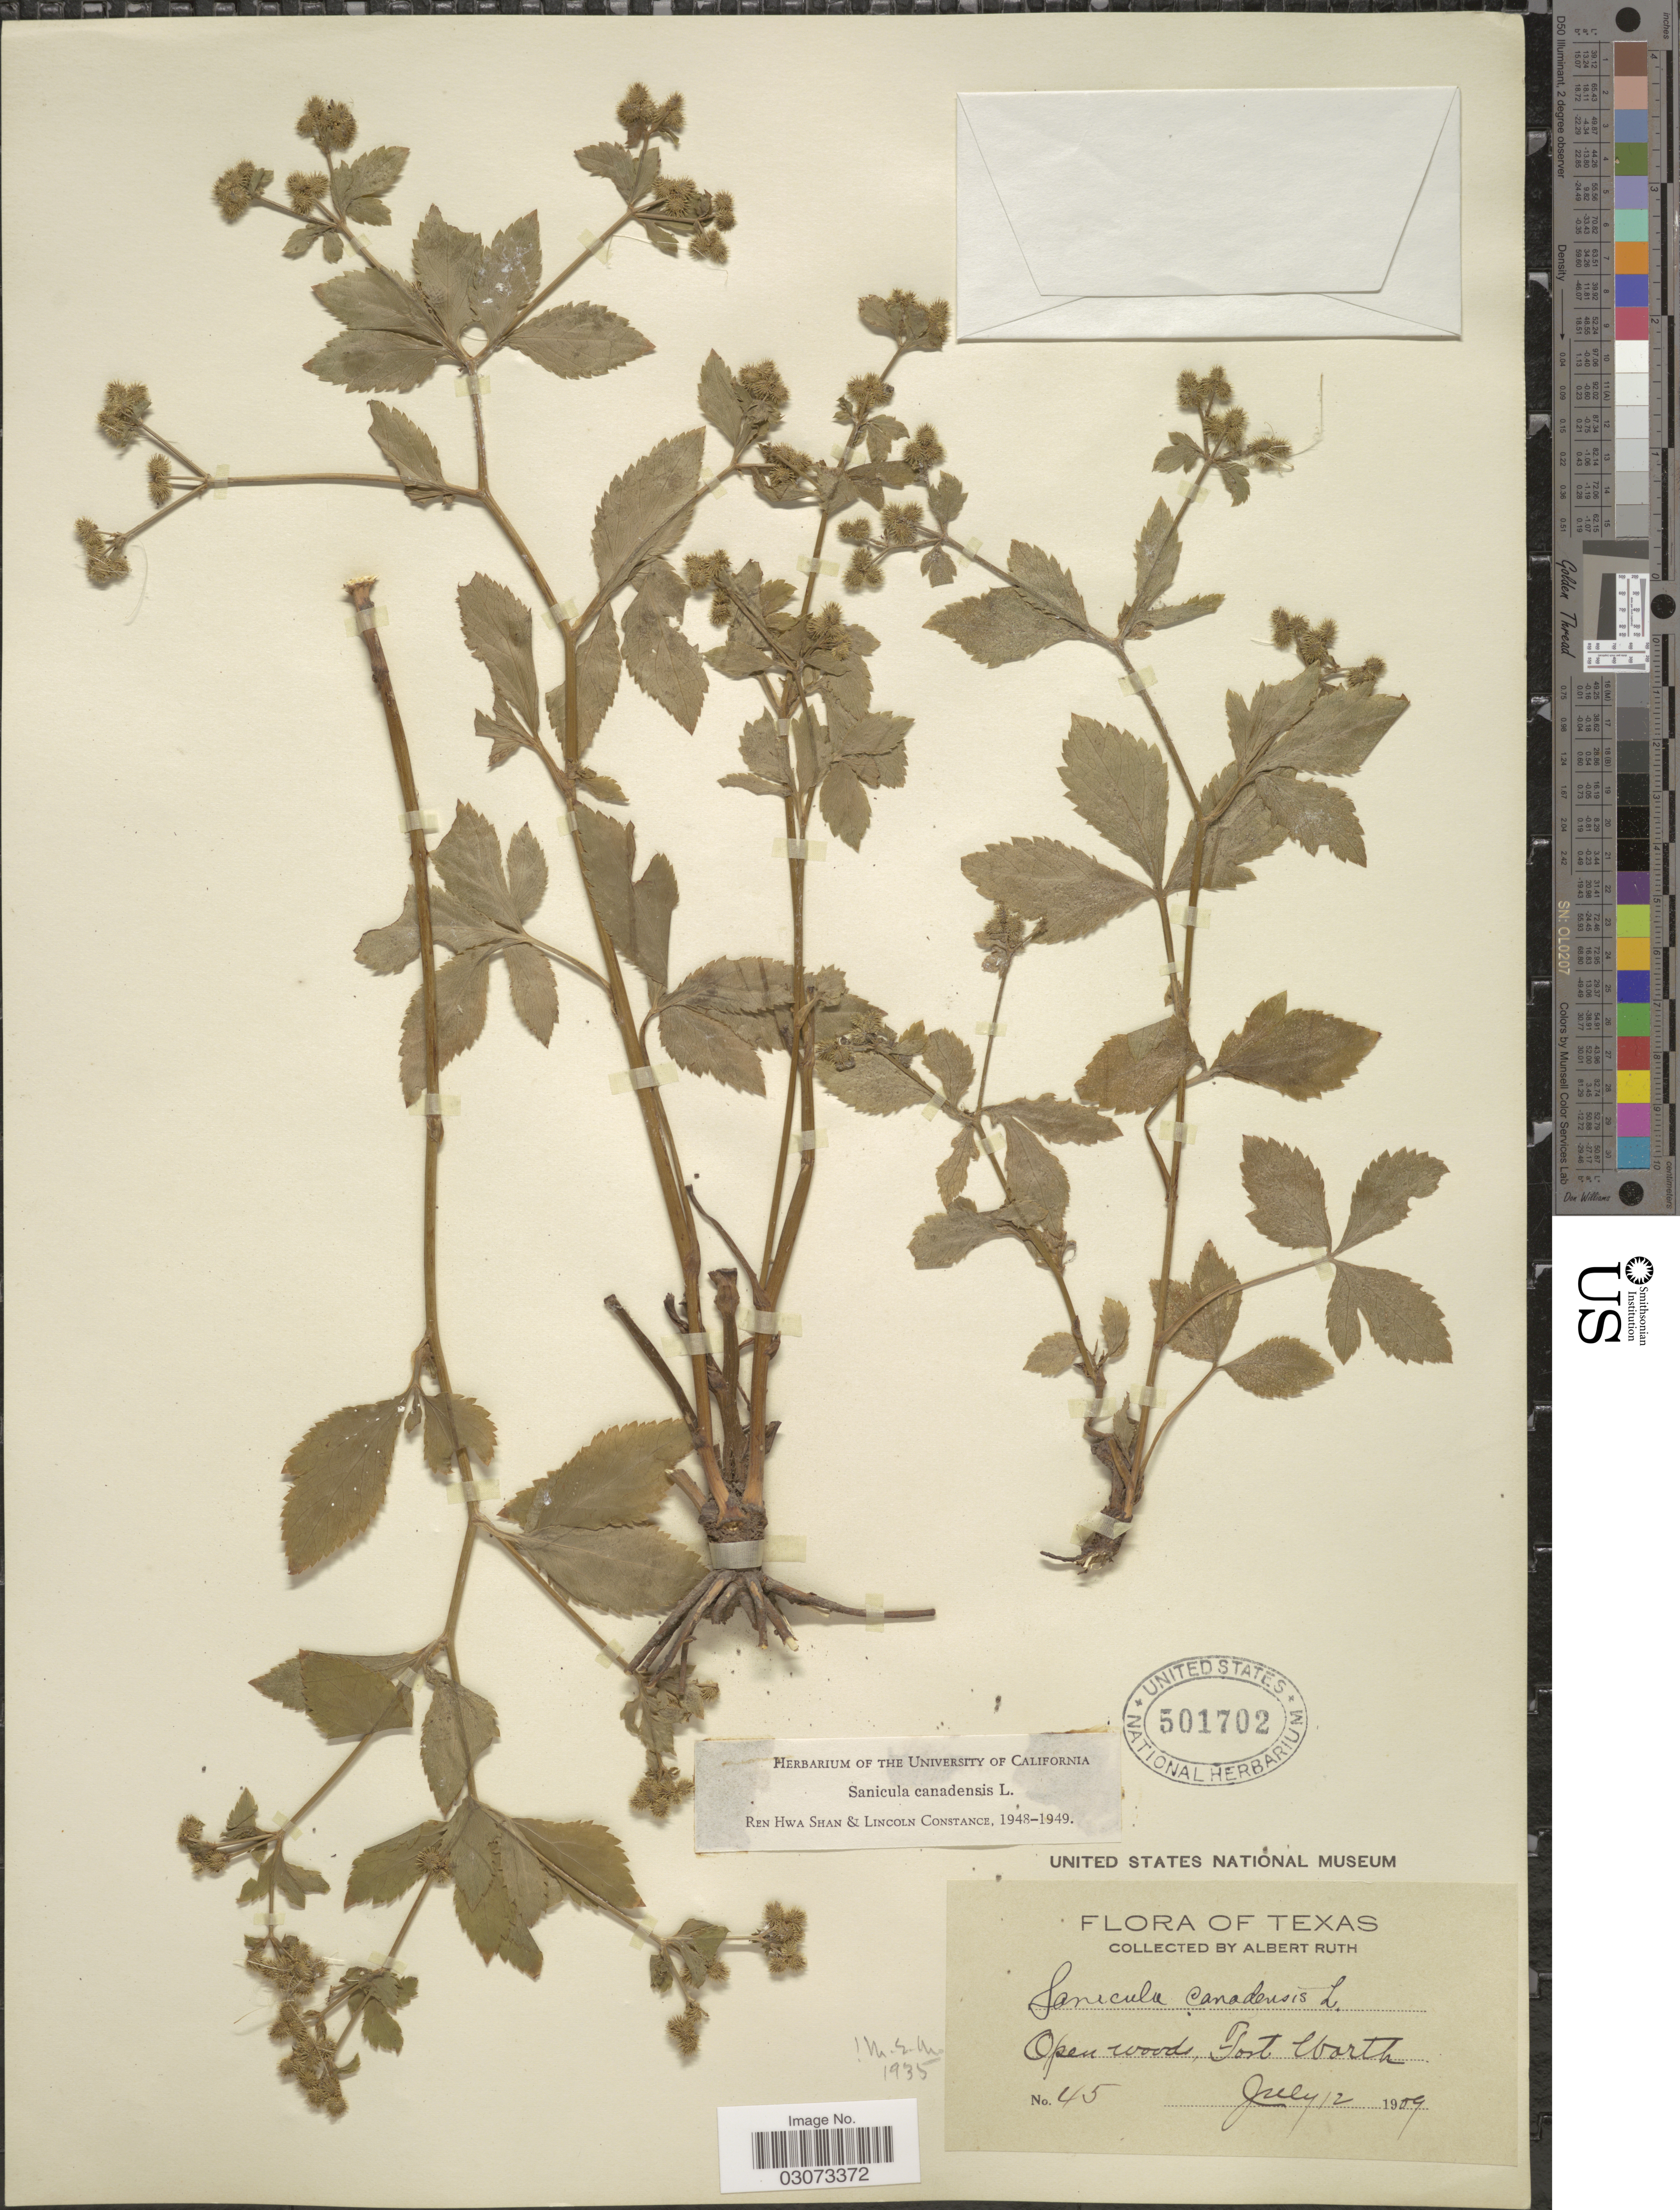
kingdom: Plantae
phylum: Tracheophyta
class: Magnoliopsida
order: Apiales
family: Apiaceae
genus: Sanicula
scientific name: Sanicula canadensis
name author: L.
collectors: A. Ruth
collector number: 45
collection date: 1909-07-12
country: United States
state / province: Texas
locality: Fort Worth.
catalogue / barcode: US 501702